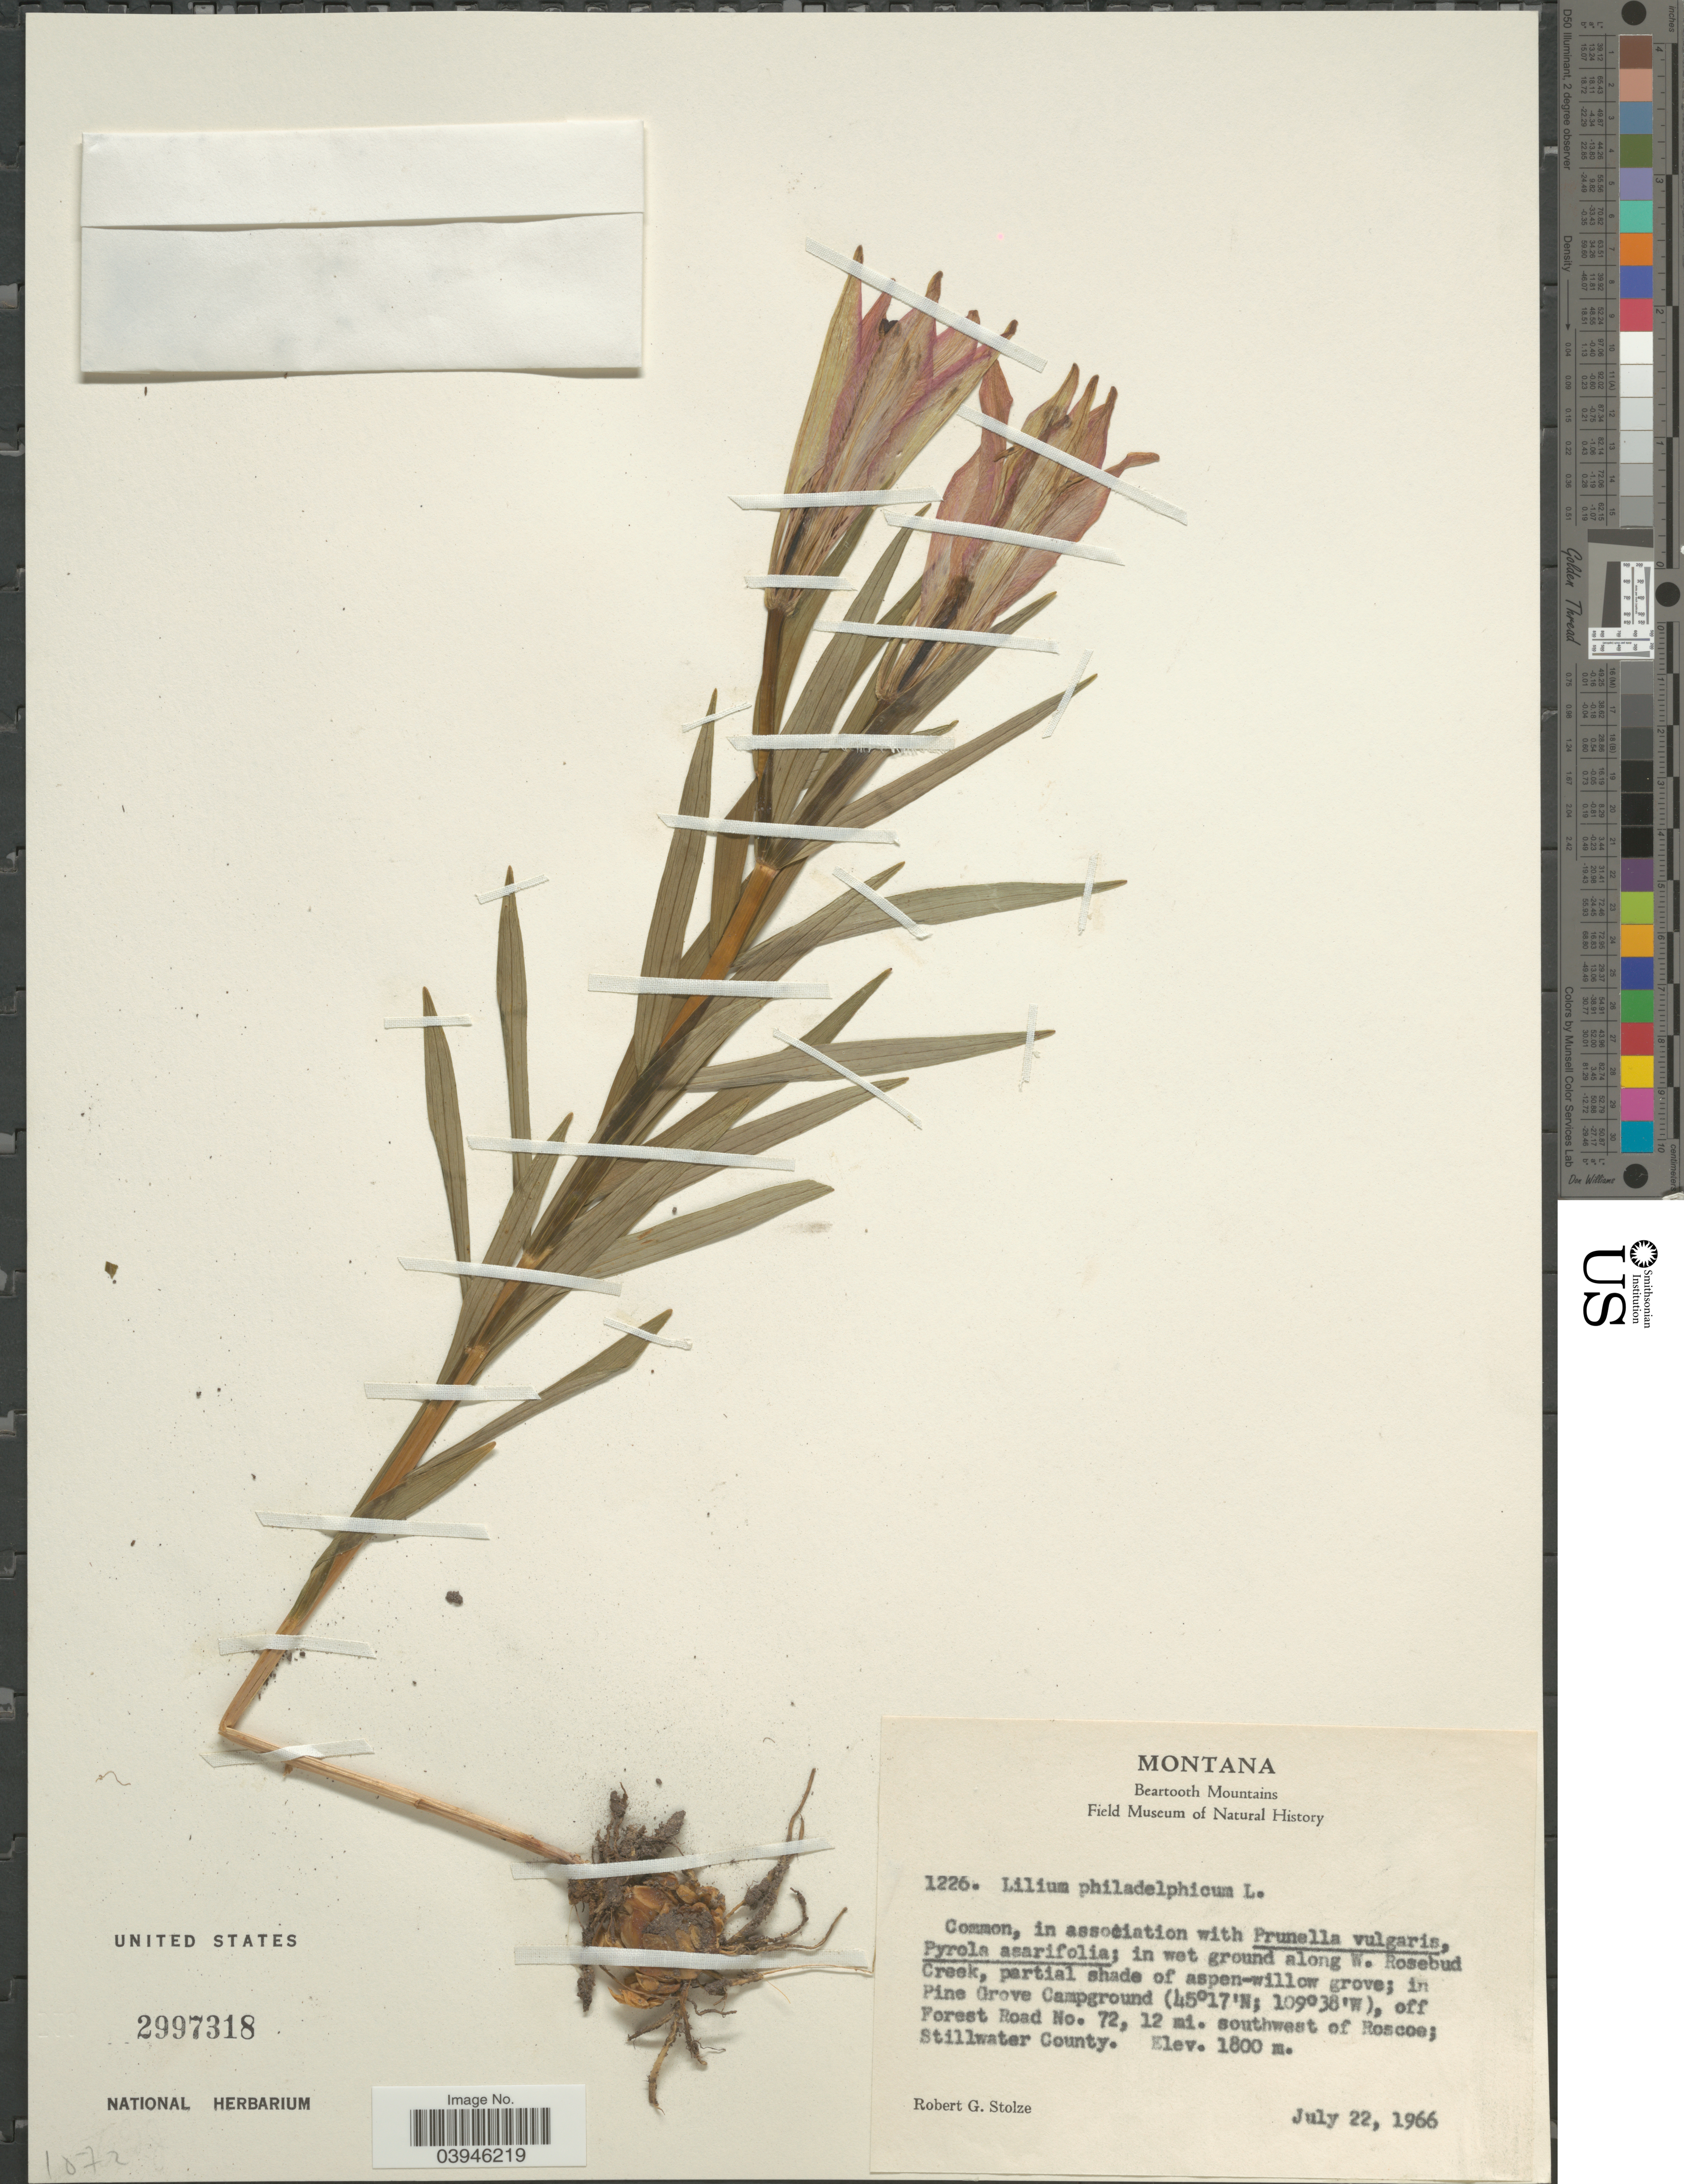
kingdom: Plantae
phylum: Tracheophyta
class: Liliopsida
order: Liliales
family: Liliaceae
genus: Lilium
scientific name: Lilium philadelphicum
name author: L.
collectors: R. G. Stolze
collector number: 1226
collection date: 1966-07-22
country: United States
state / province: Montana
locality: Beartooth Mountains. Along W. Rosebud Creek; in Pine Grove Campground, off Forest Road No. 72, 12 mi. southwest of Roscoe; Stillwater County.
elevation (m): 1800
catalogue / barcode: US 2997318